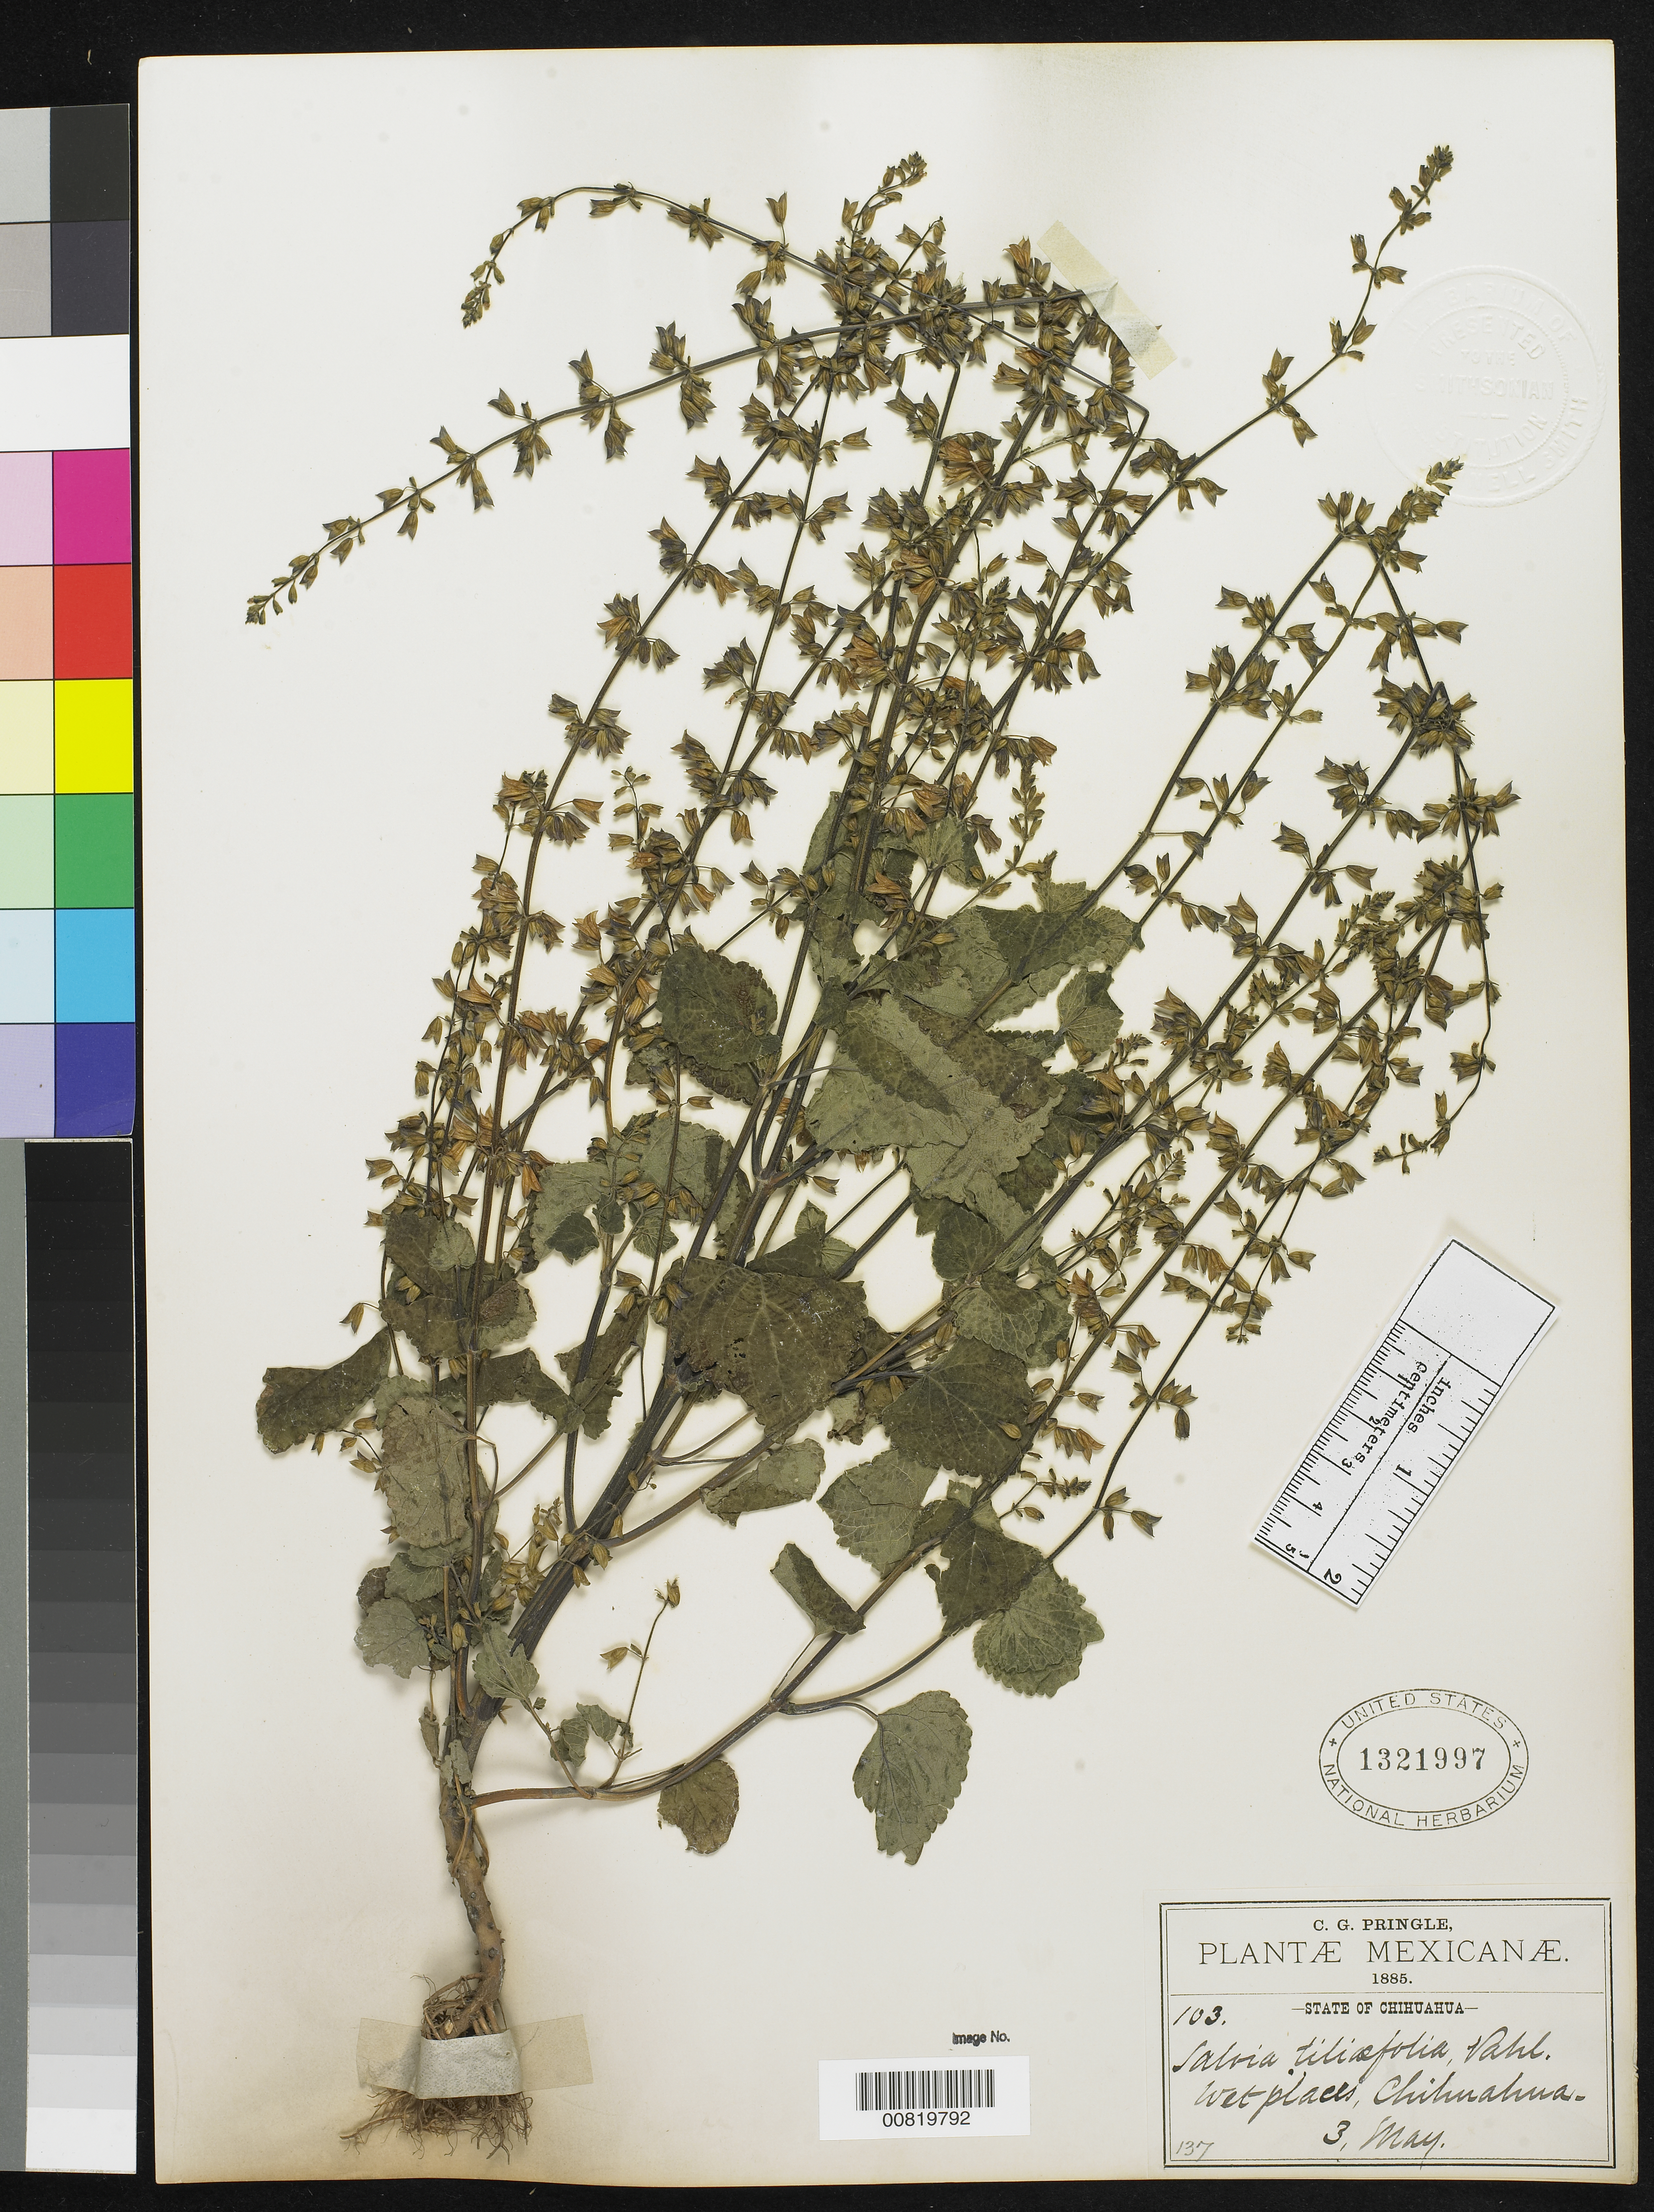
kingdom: Plantae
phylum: Tracheophyta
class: Magnoliopsida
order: Lamiales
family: Lamiaceae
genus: Salvia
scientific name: Salvia tiliaefolia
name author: Vahl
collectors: C. G. Pringle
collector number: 103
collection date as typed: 03 May 1885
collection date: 1885-05-03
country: Mexico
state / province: Chihuahua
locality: State of Chihuahua.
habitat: Wet places.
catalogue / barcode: US 1321997